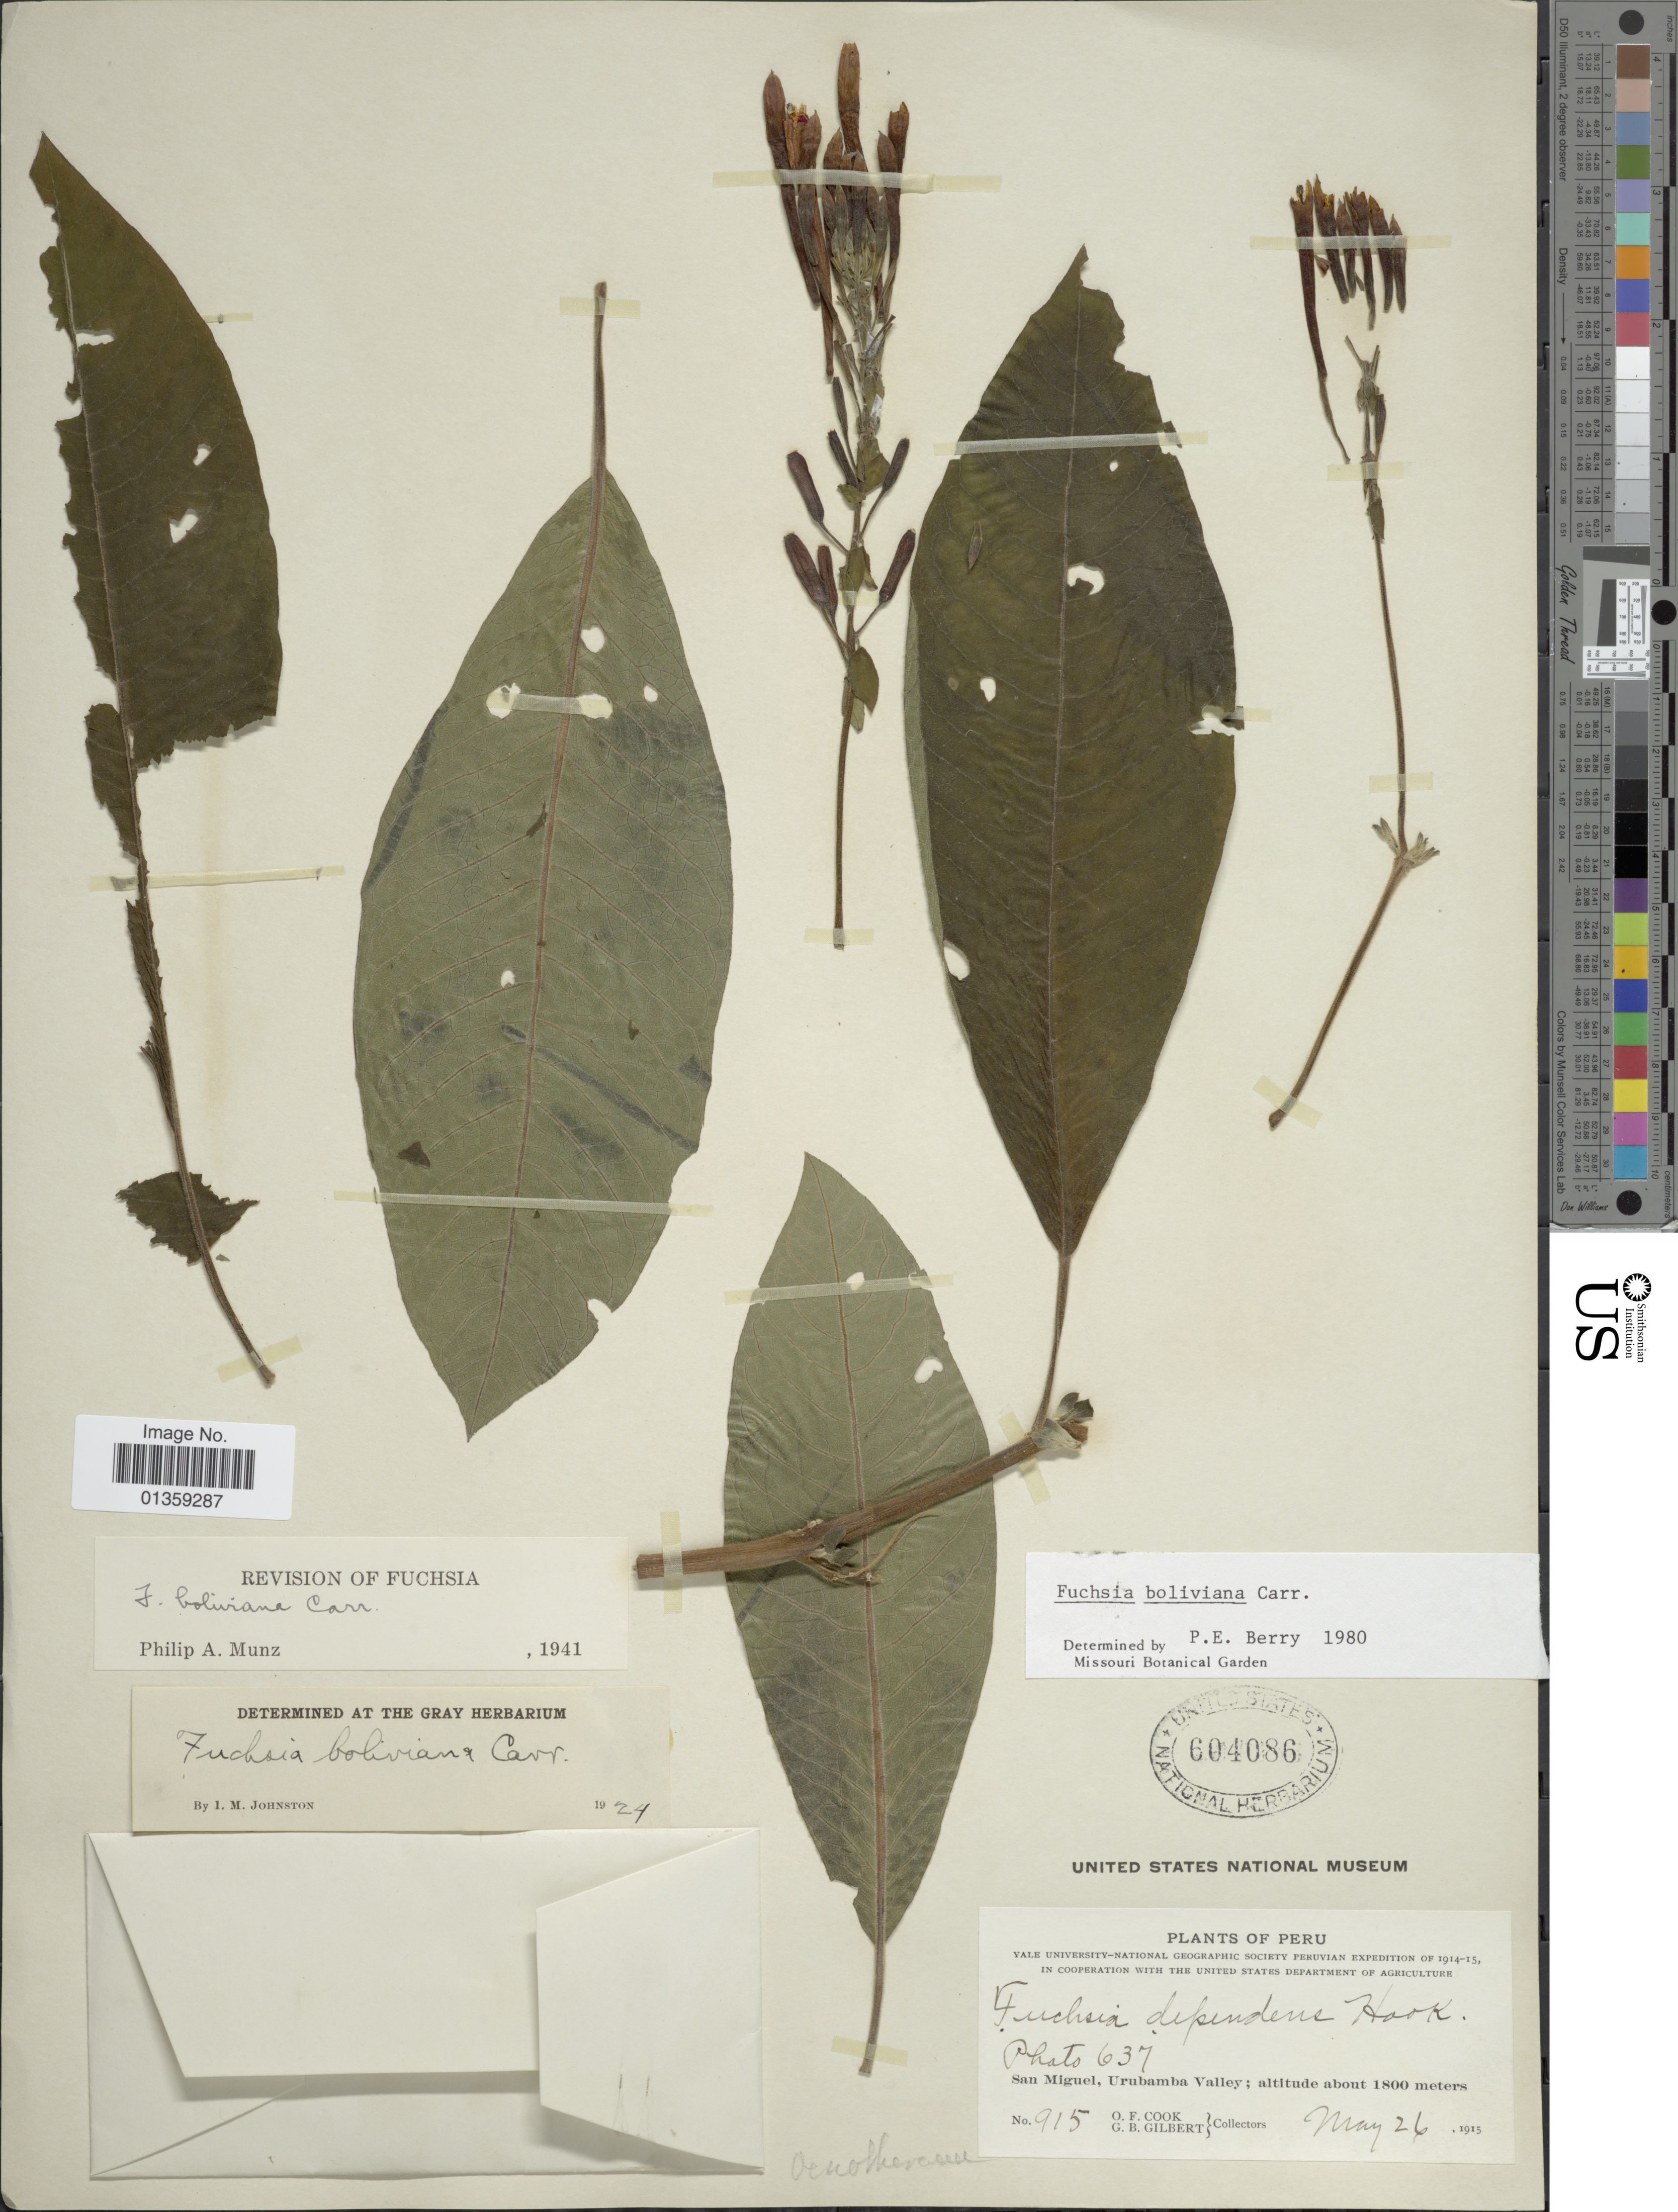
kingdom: Plantae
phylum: Tracheophyta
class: Magnoliopsida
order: Myrtales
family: Onagraceae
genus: Fuchsia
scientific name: Fuchsia boliviana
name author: Carrière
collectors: O. F. Cook & G. B. Gilbert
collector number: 915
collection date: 1915-05-26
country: Peru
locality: San Miguel, Urubamba Valley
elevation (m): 1800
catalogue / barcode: US 604086